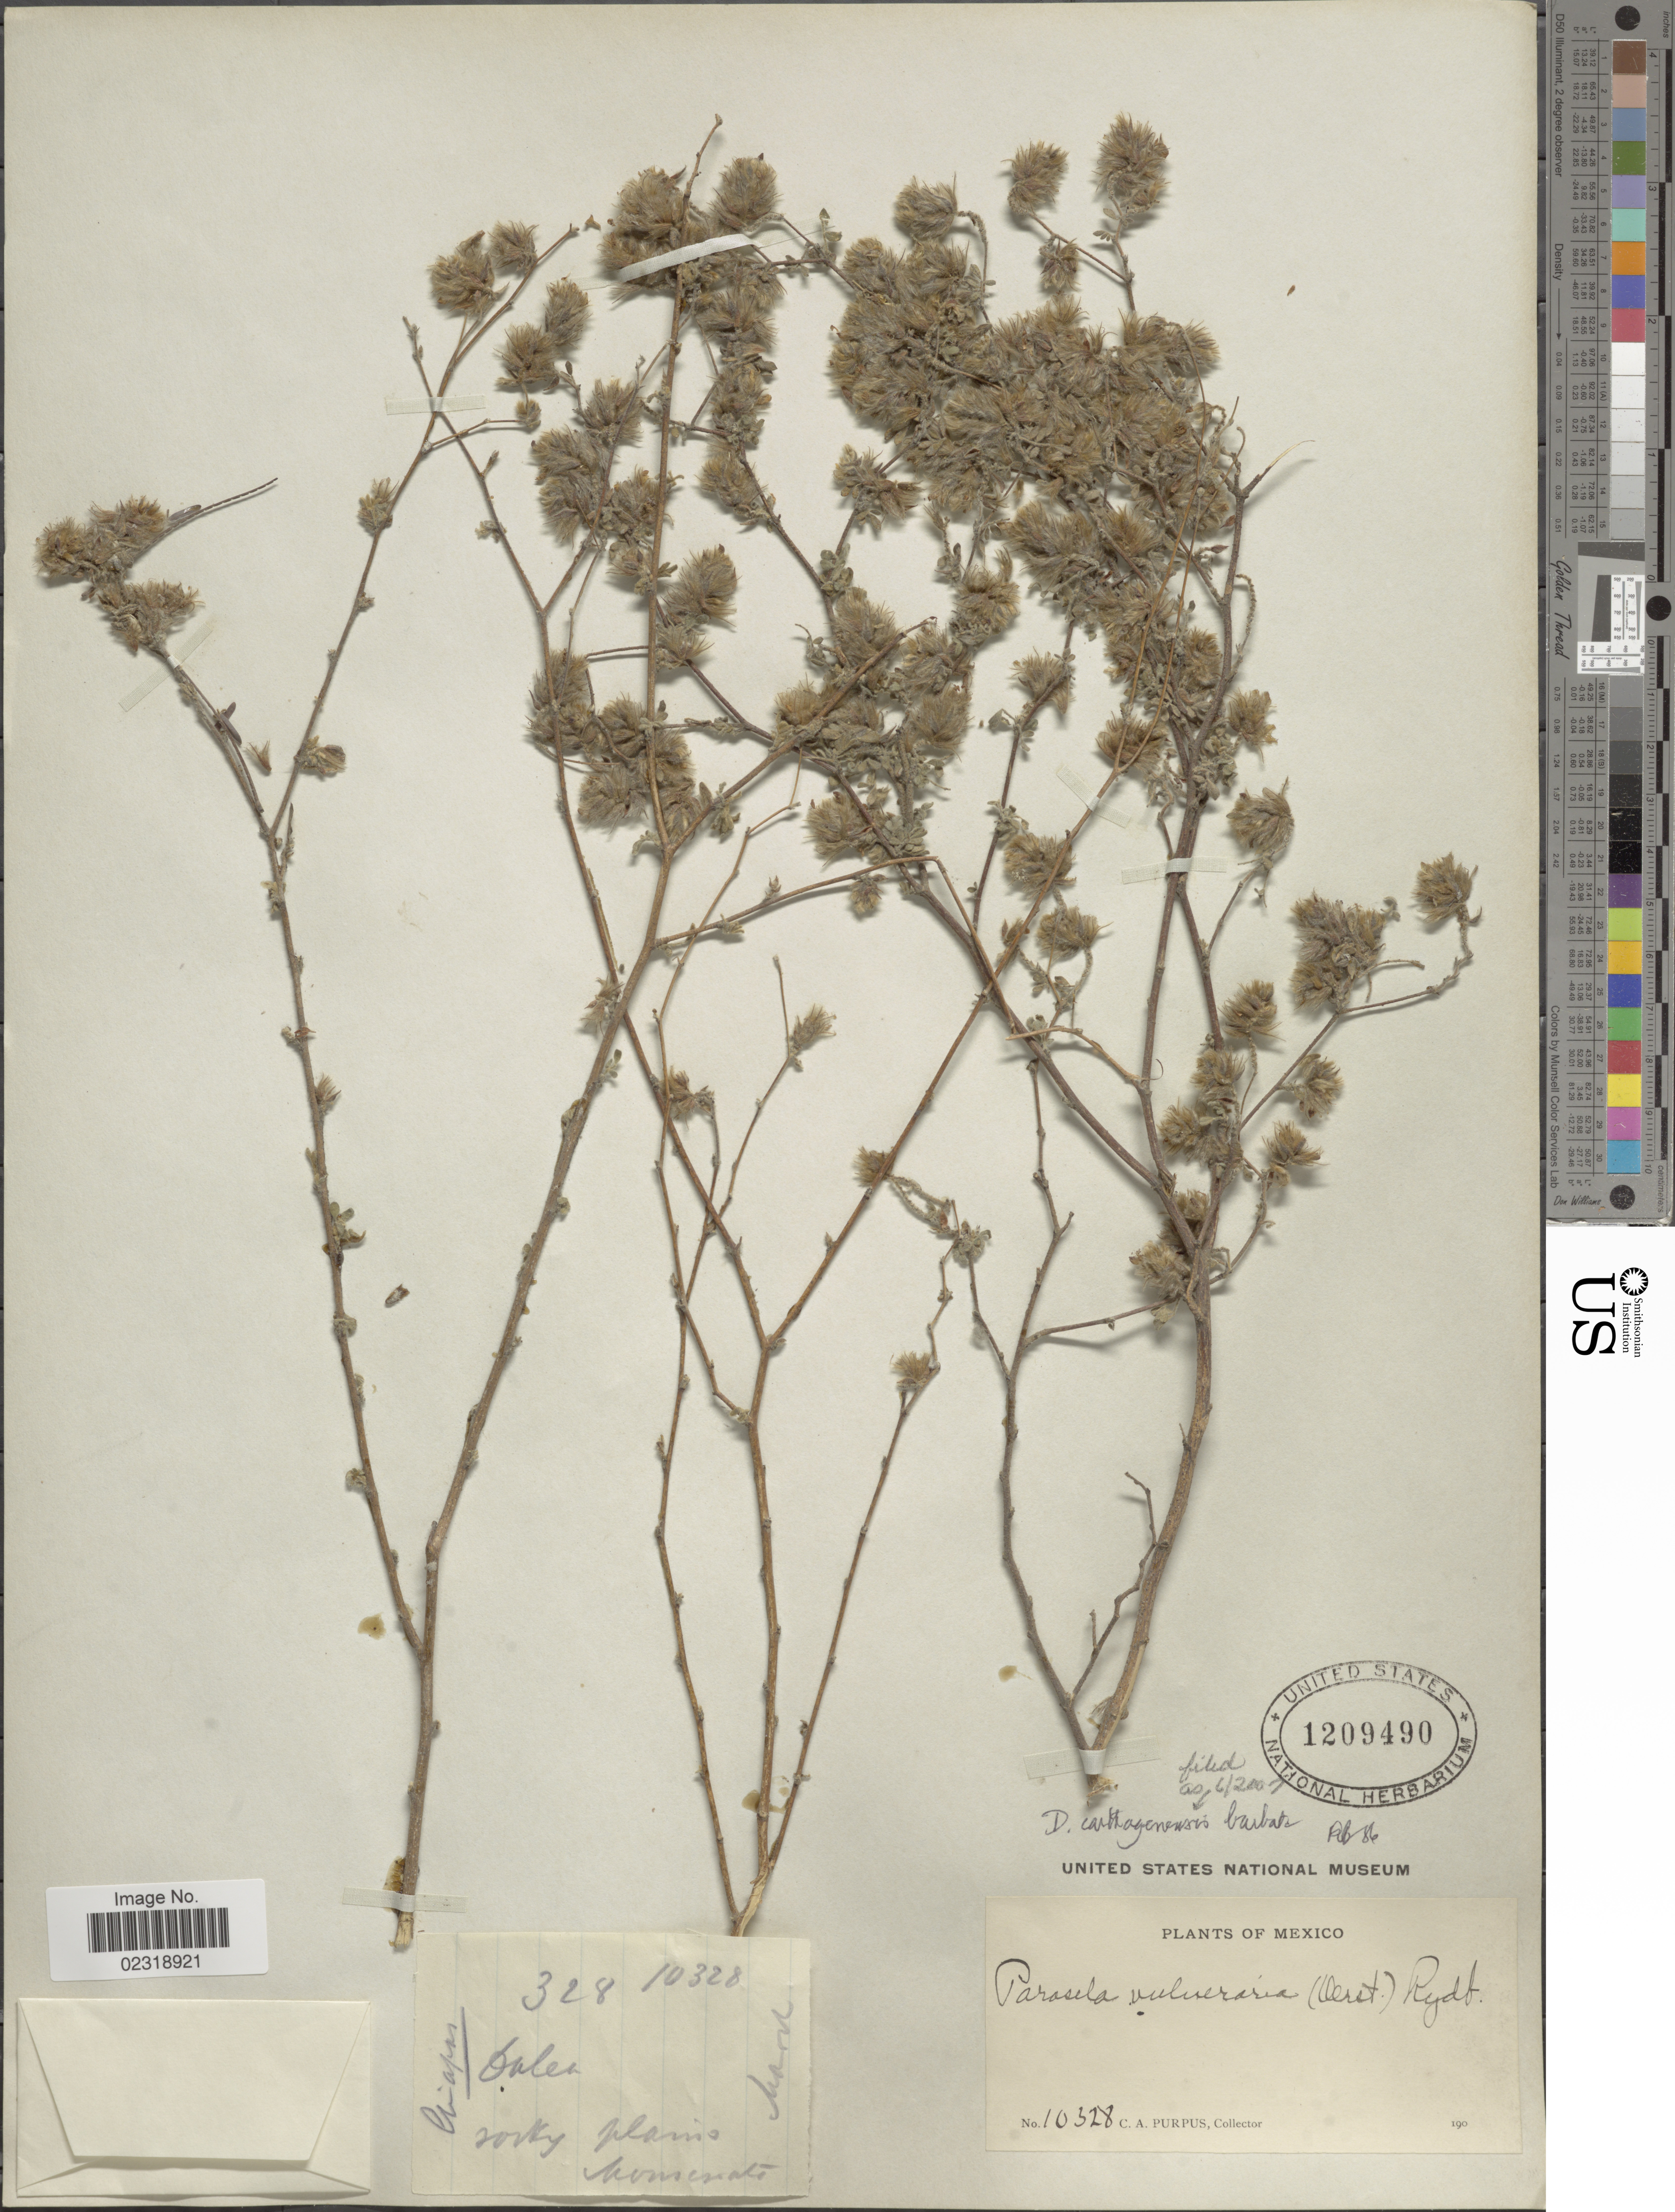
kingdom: Plantae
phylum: Tracheophyta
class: Magnoliopsida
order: Fabales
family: Fabaceae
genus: Dalea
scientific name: Dalea carthagenensis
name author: (Jacq.) J.F. Macbr.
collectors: C. A. Purpus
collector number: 10328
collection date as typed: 190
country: Mexico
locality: Rocky plains, Monserrate.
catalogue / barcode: US 1209490